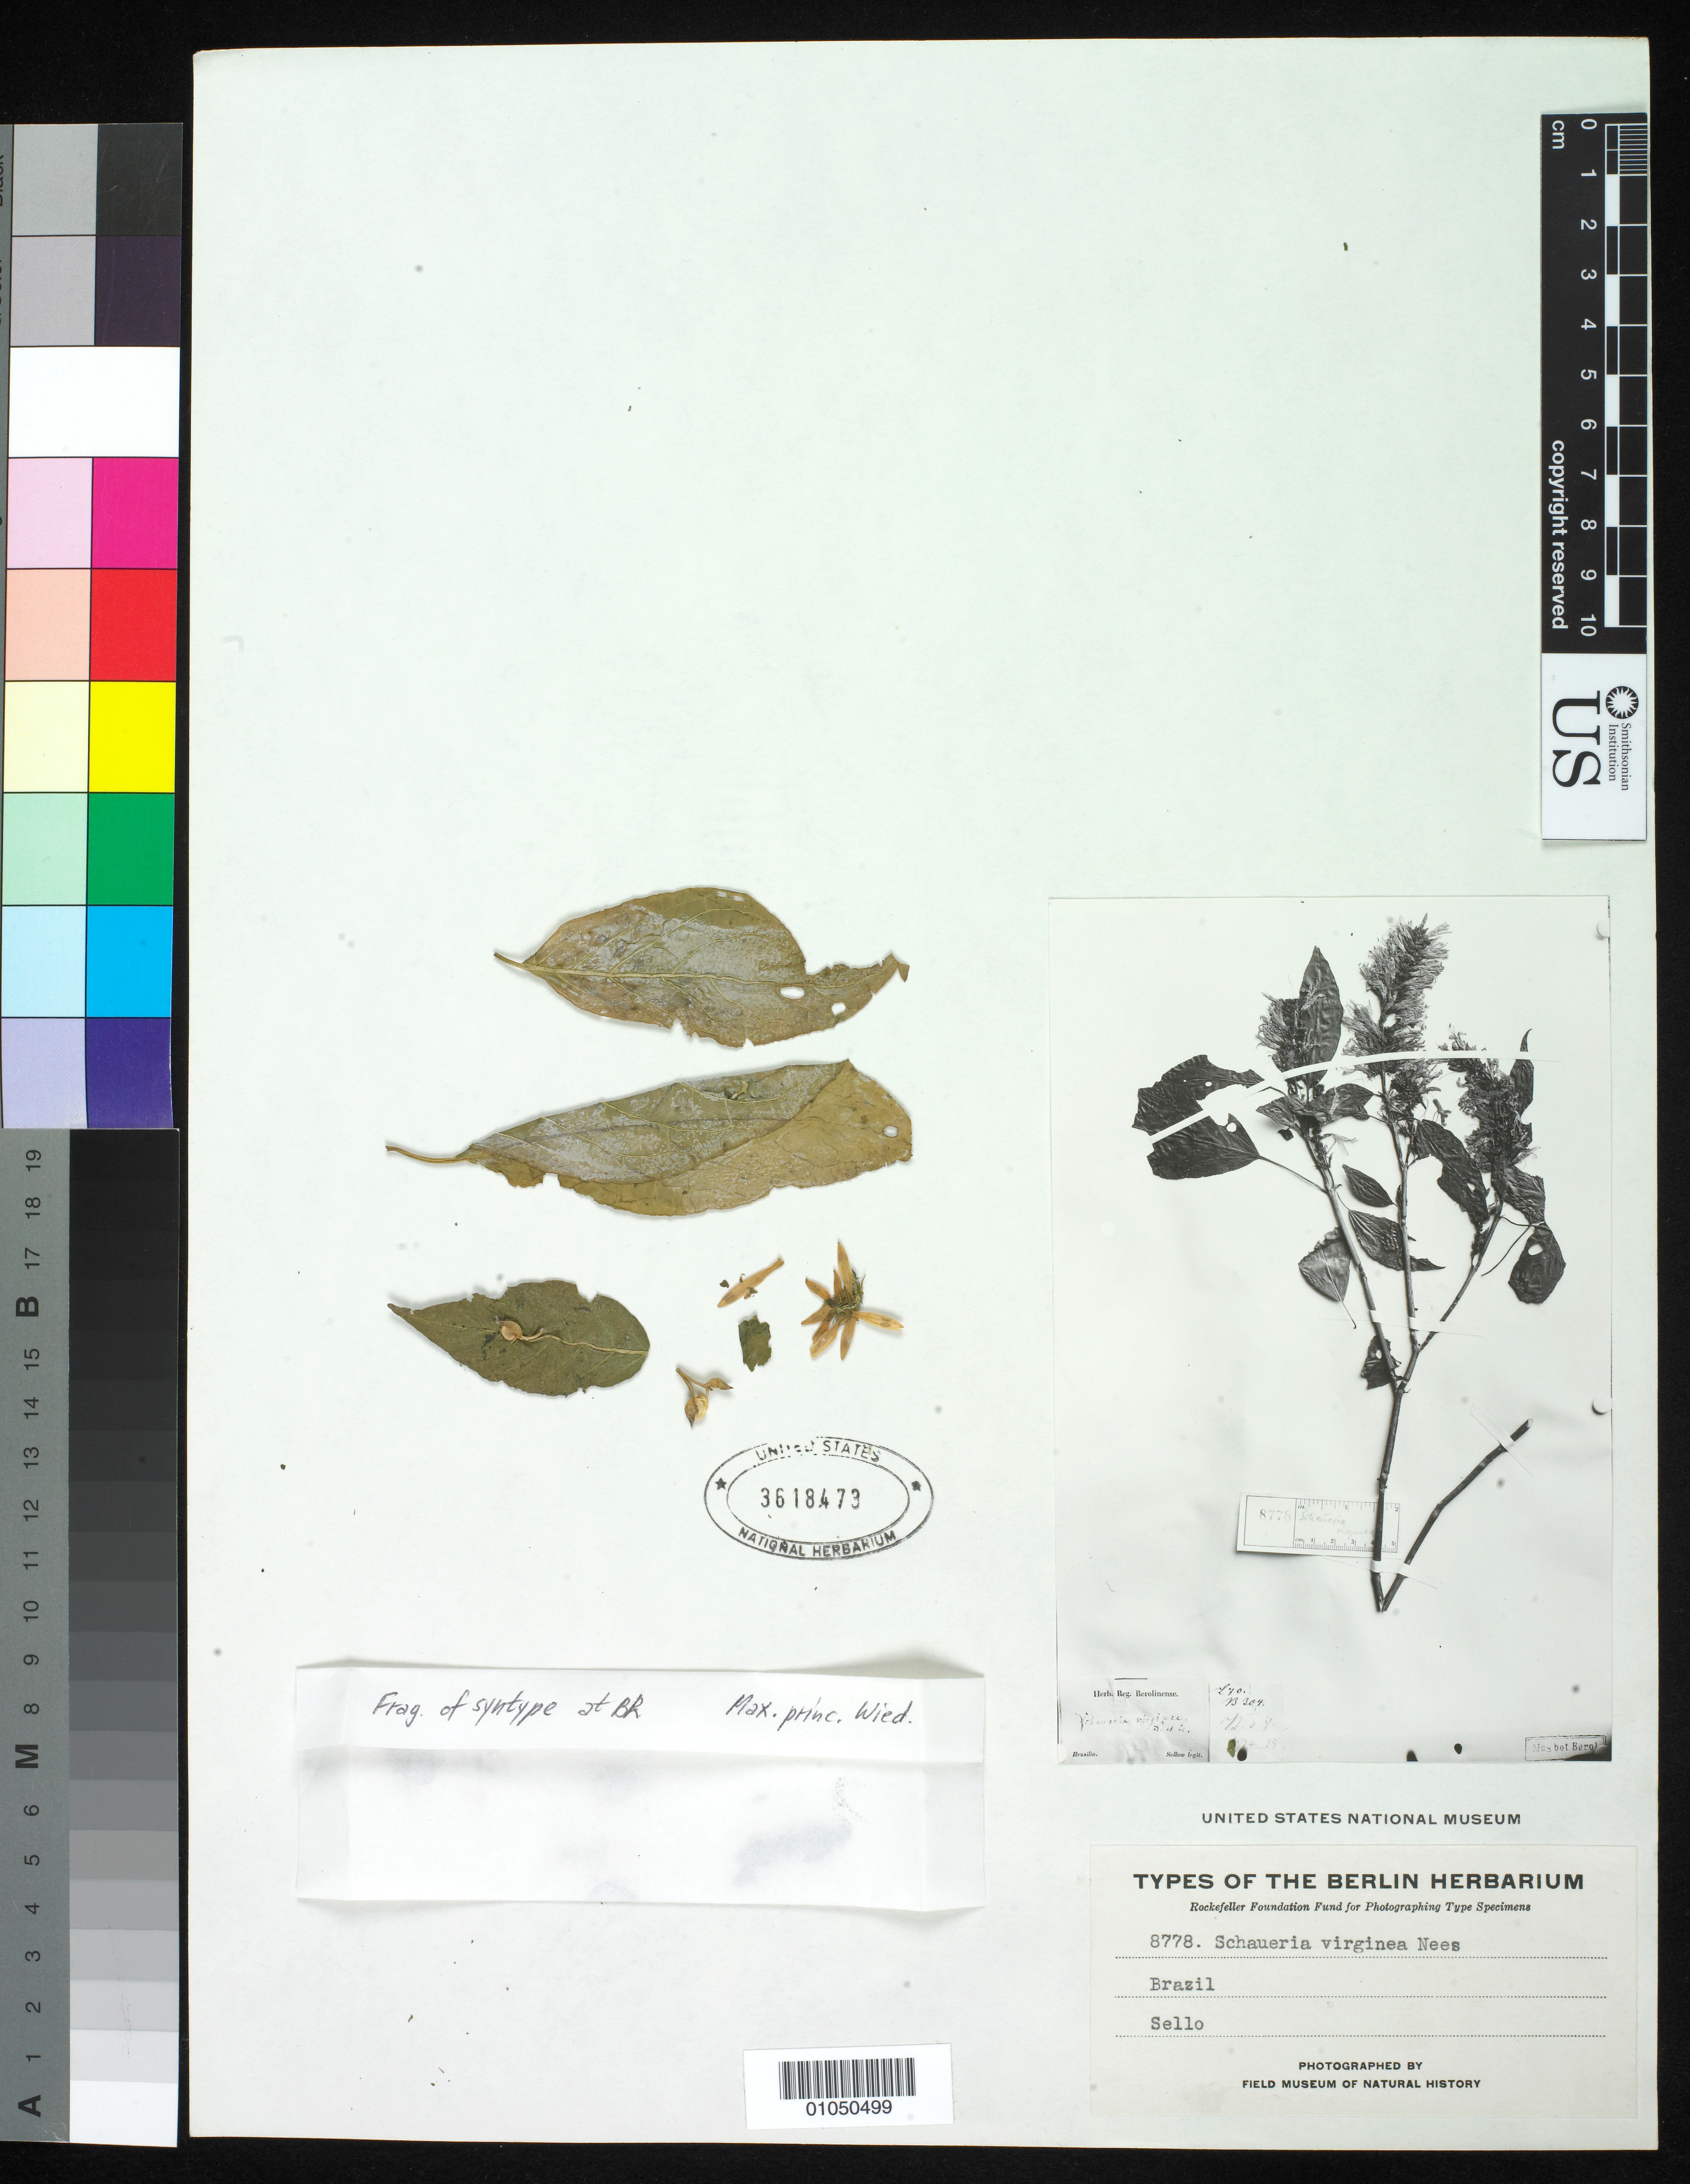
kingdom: Plantae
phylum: Tracheophyta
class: Magnoliopsida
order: Lamiales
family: Acanthaceae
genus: Schaueria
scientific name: Schaueria virginea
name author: Nees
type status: Syntype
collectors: F. Sellow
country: Brazil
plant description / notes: Photograph and fragmentary material of type specimen ex herb. Berlin.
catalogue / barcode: US 3618473